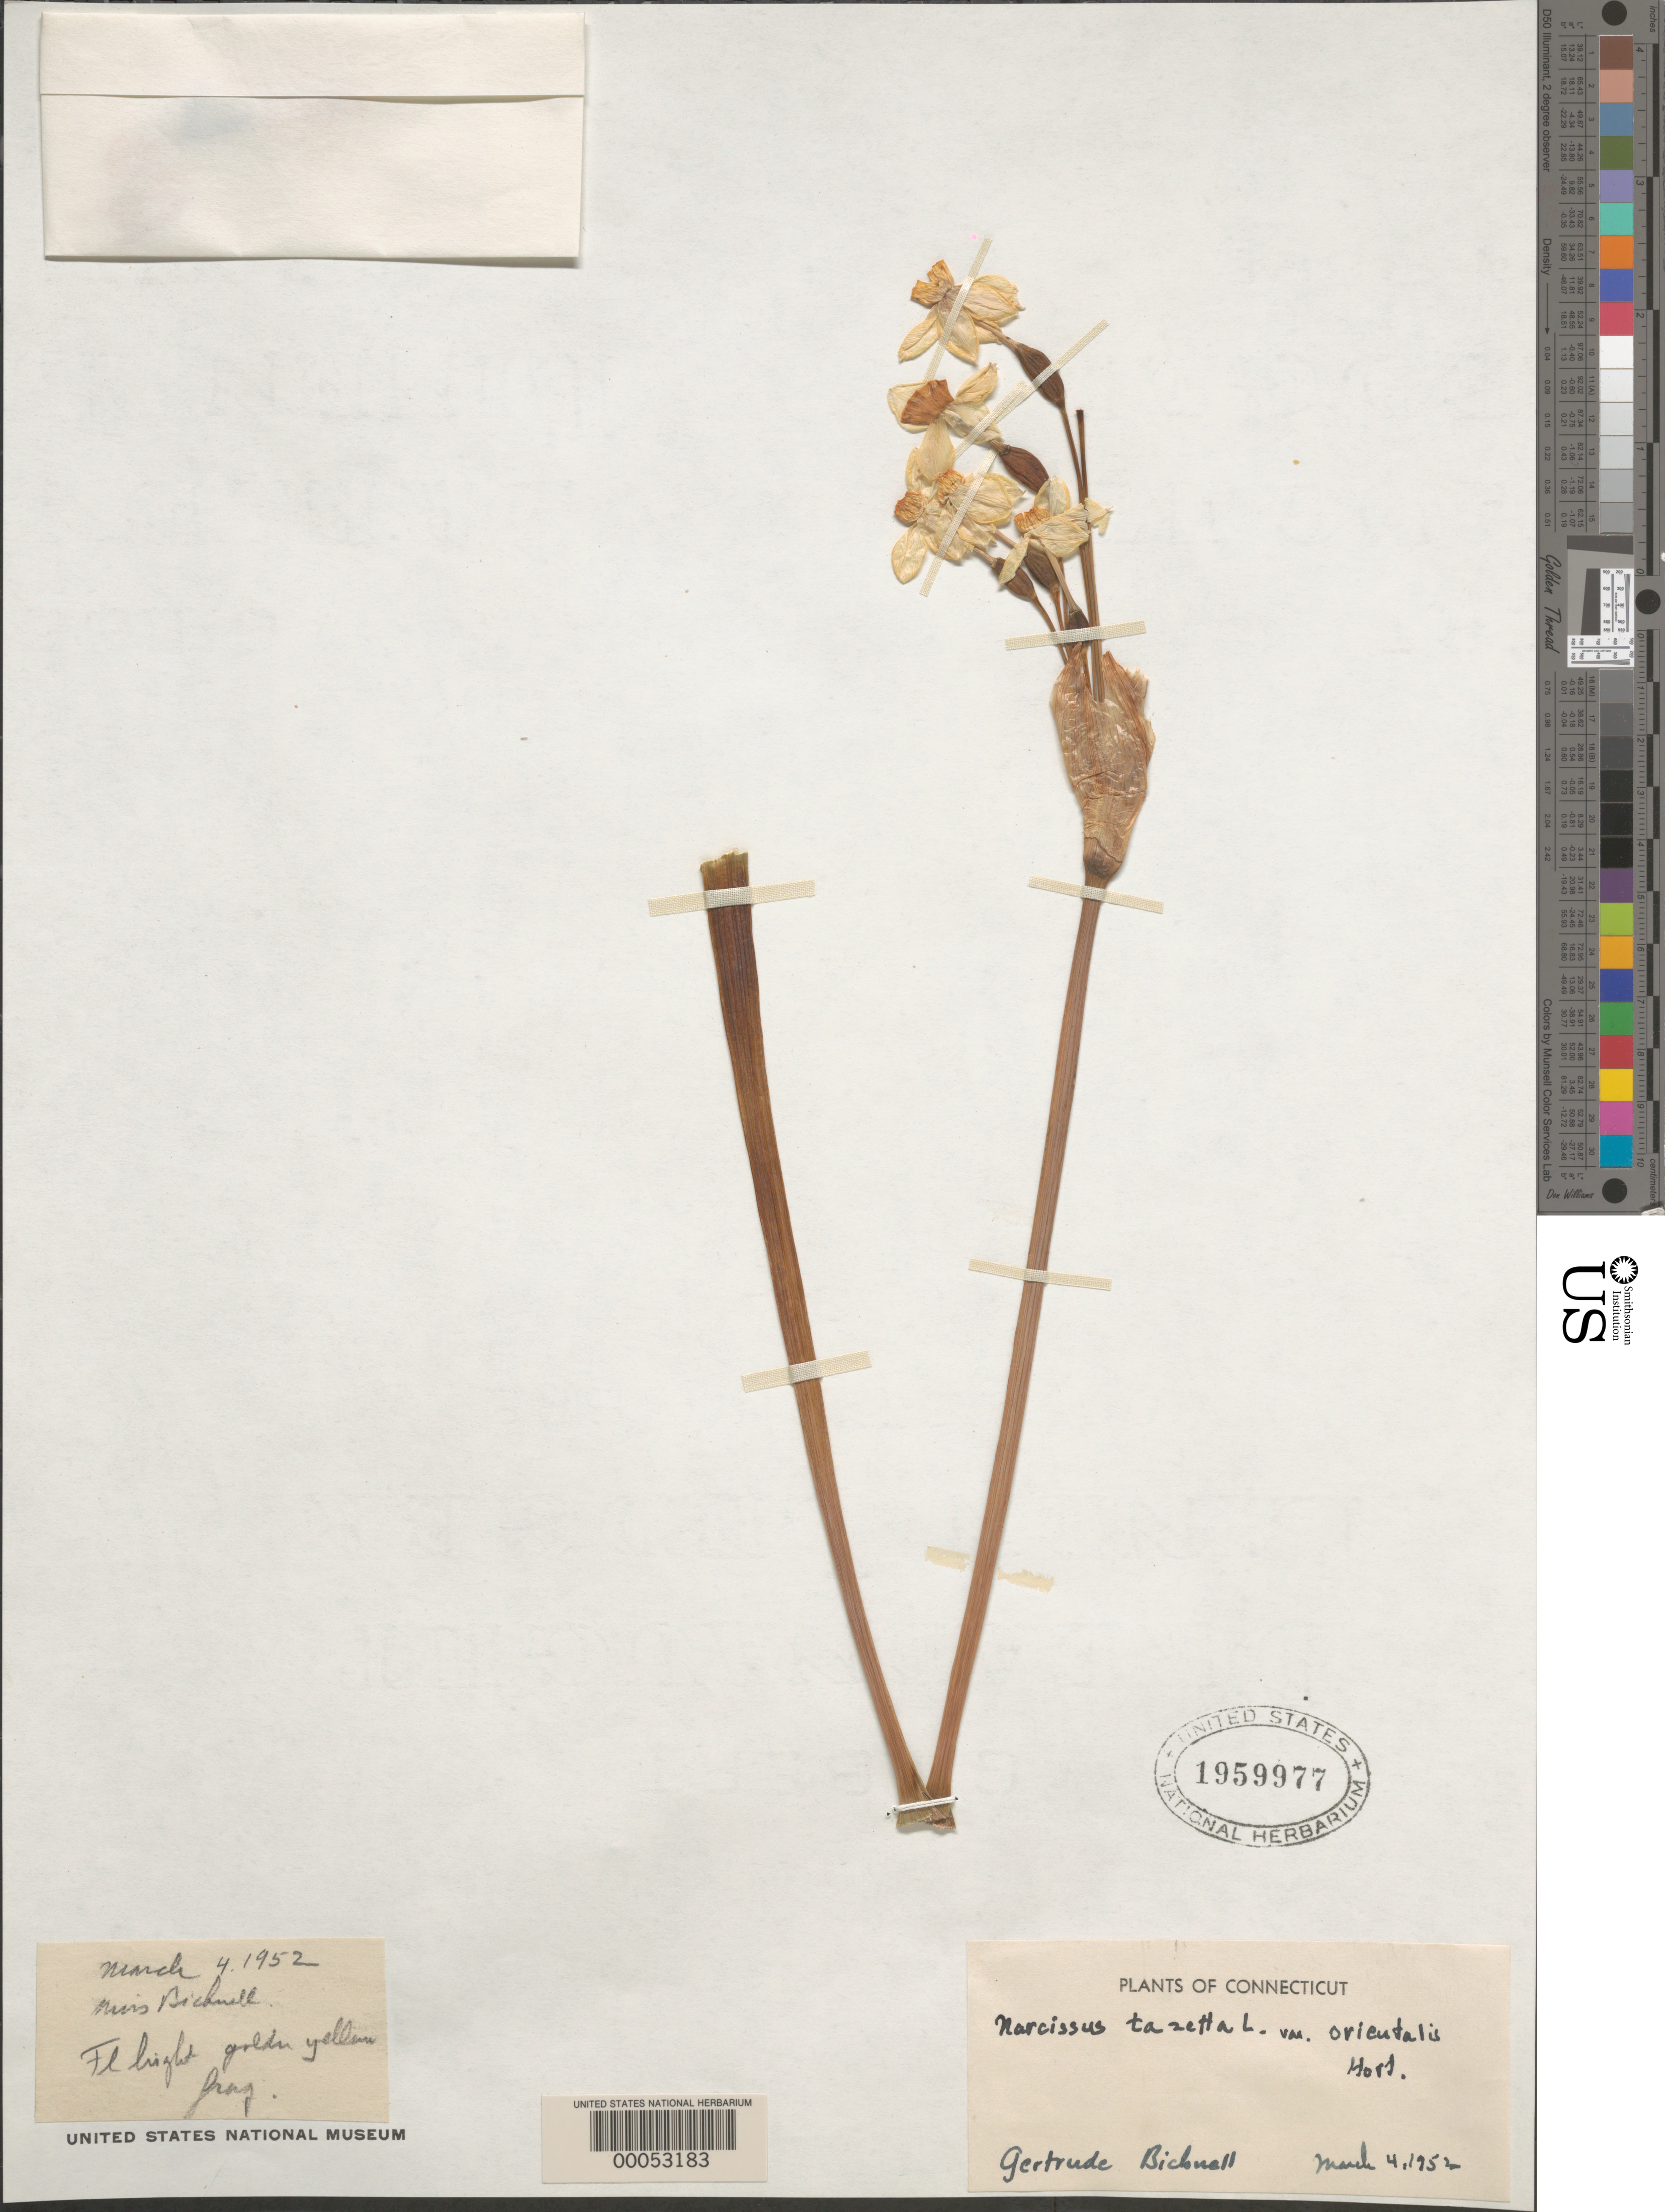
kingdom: Plantae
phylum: Tracheophyta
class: Liliopsida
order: Asparagales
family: Amaryllidaceae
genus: Narcissus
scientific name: Narcissus tazetta var. orientalis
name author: (L.) hort.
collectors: G. Bicknell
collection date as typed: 04 Mar 1952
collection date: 1952-03-04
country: United States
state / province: Connecticut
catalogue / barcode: US 1959977